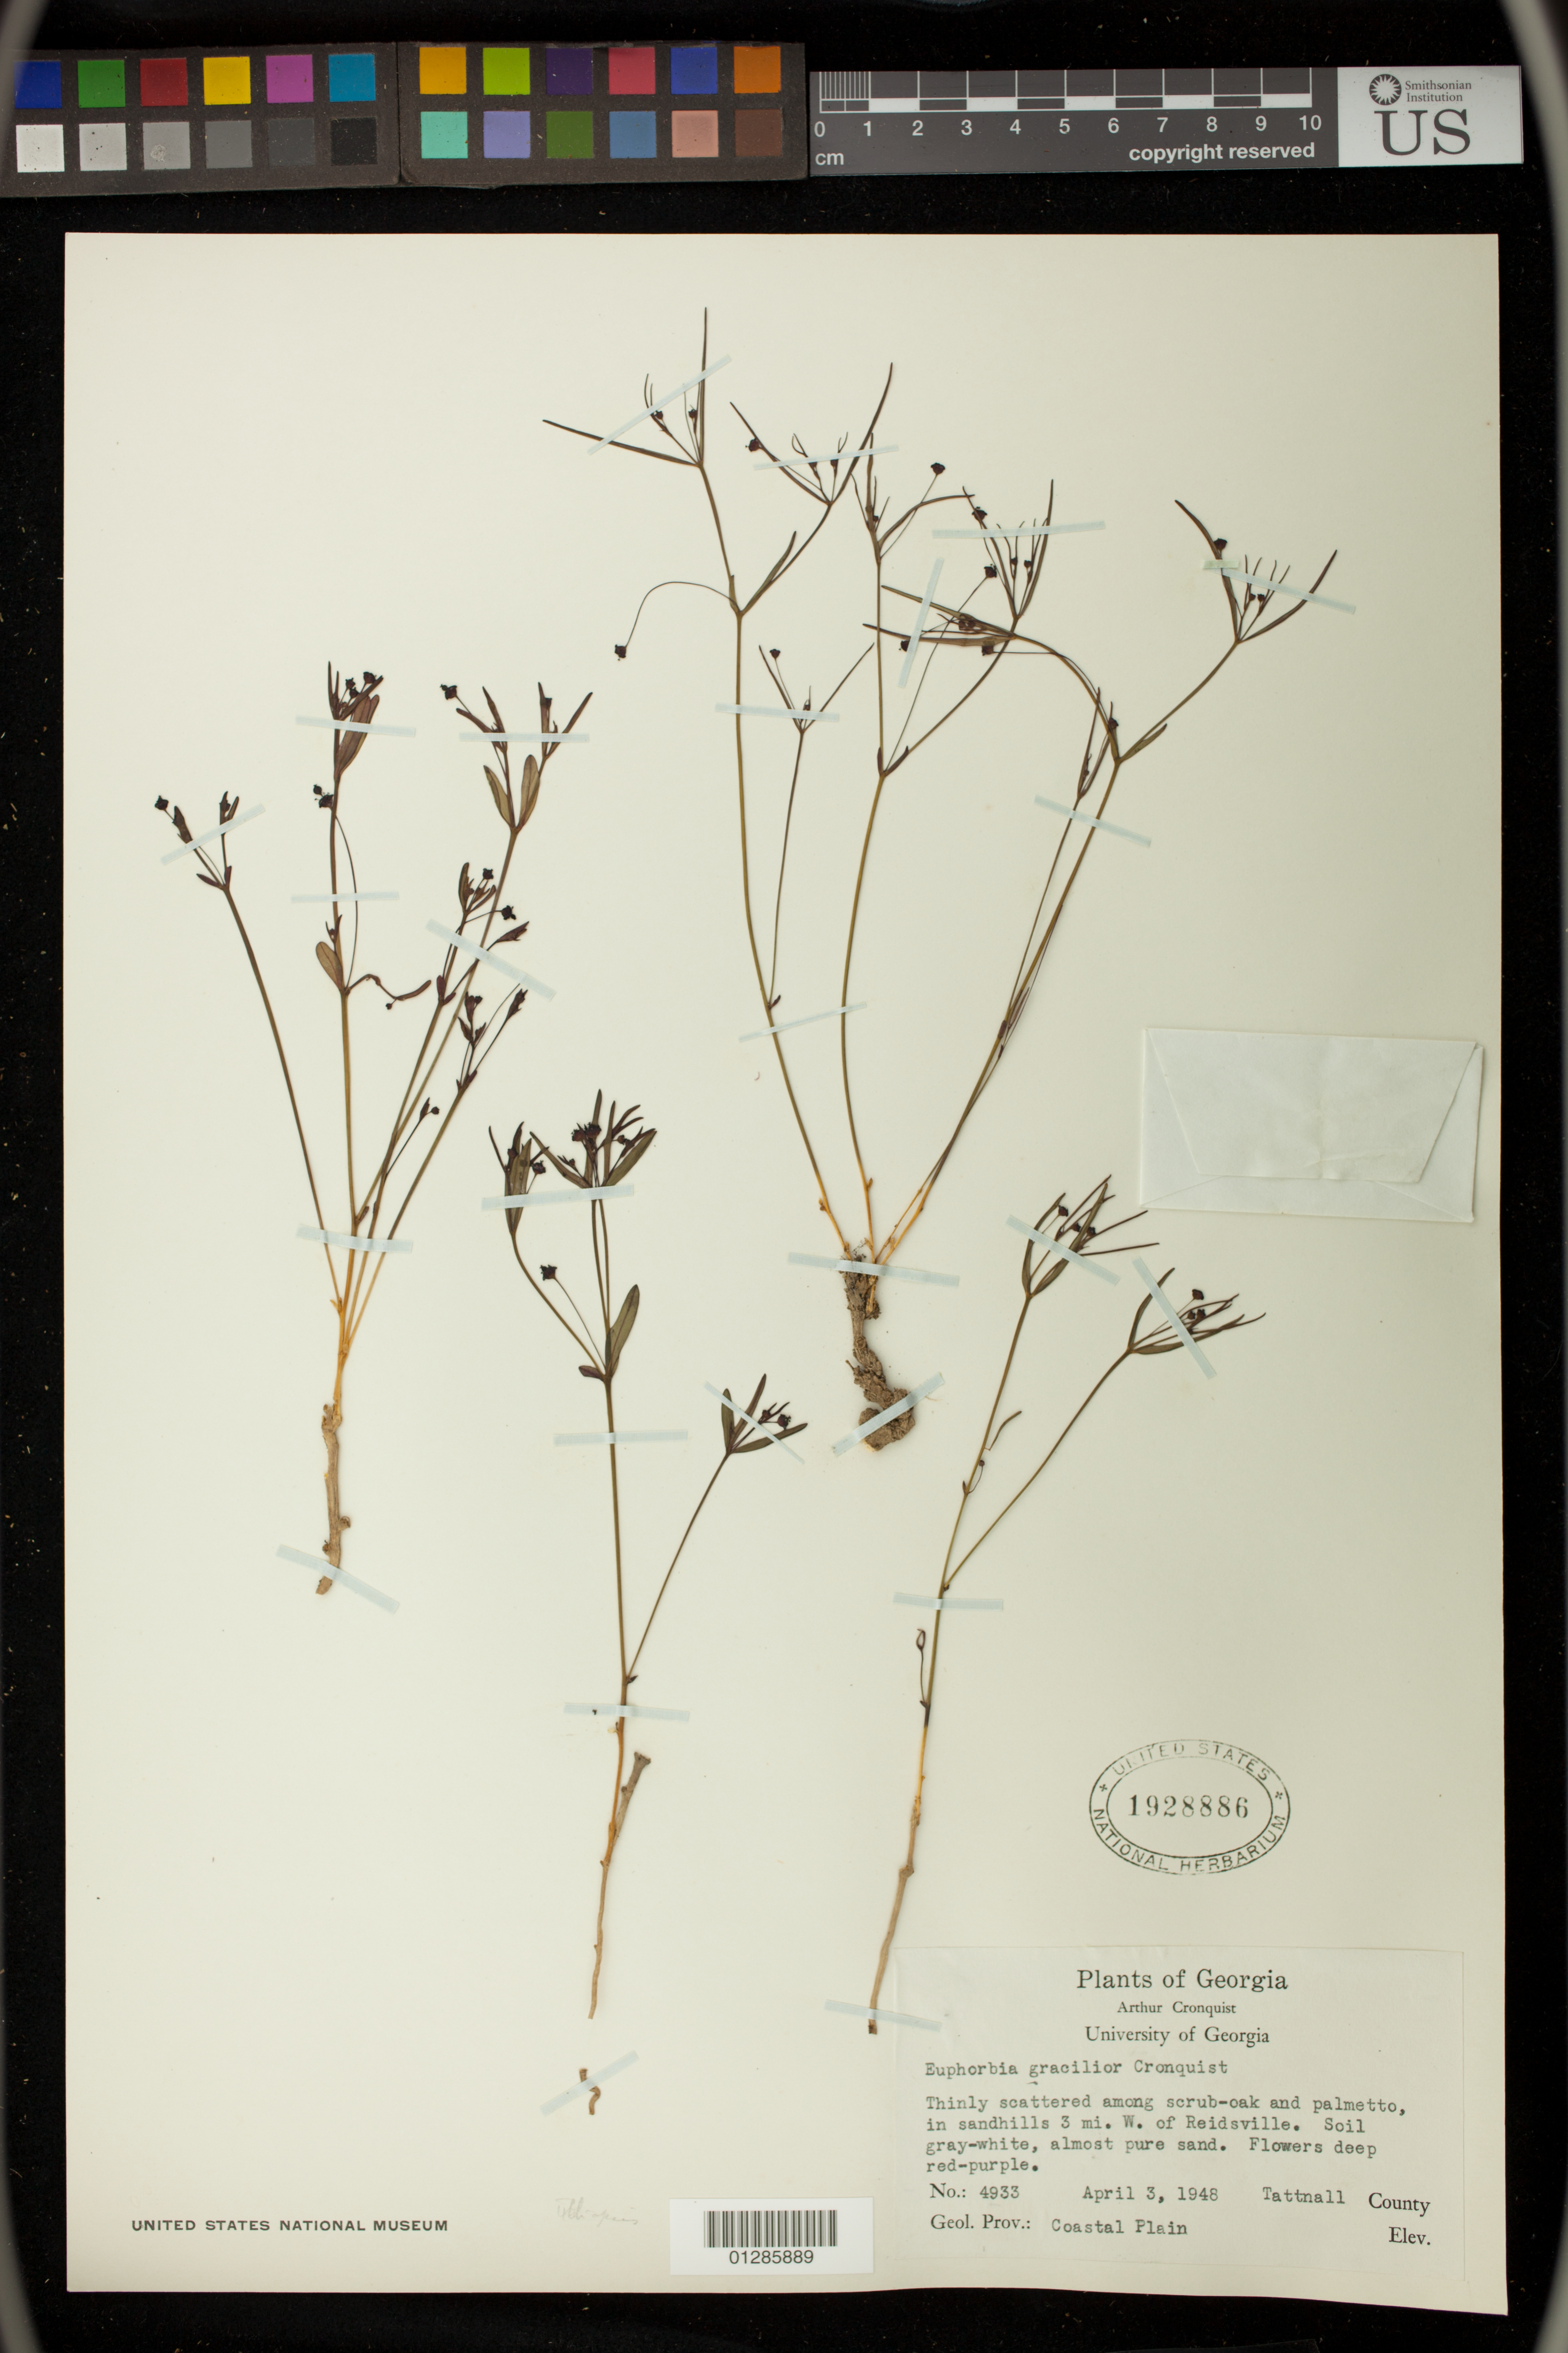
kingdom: Plantae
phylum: Tracheophyta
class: Magnoliopsida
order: Malpighiales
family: Euphorbiaceae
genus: Euphorbia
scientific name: Euphorbia gracilis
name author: Loisel.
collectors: A. J. Cronquist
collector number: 4933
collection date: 1948-04-03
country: United States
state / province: Georgia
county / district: Tattnall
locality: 3 mi. W. of Reidsville.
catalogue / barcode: US 1928886